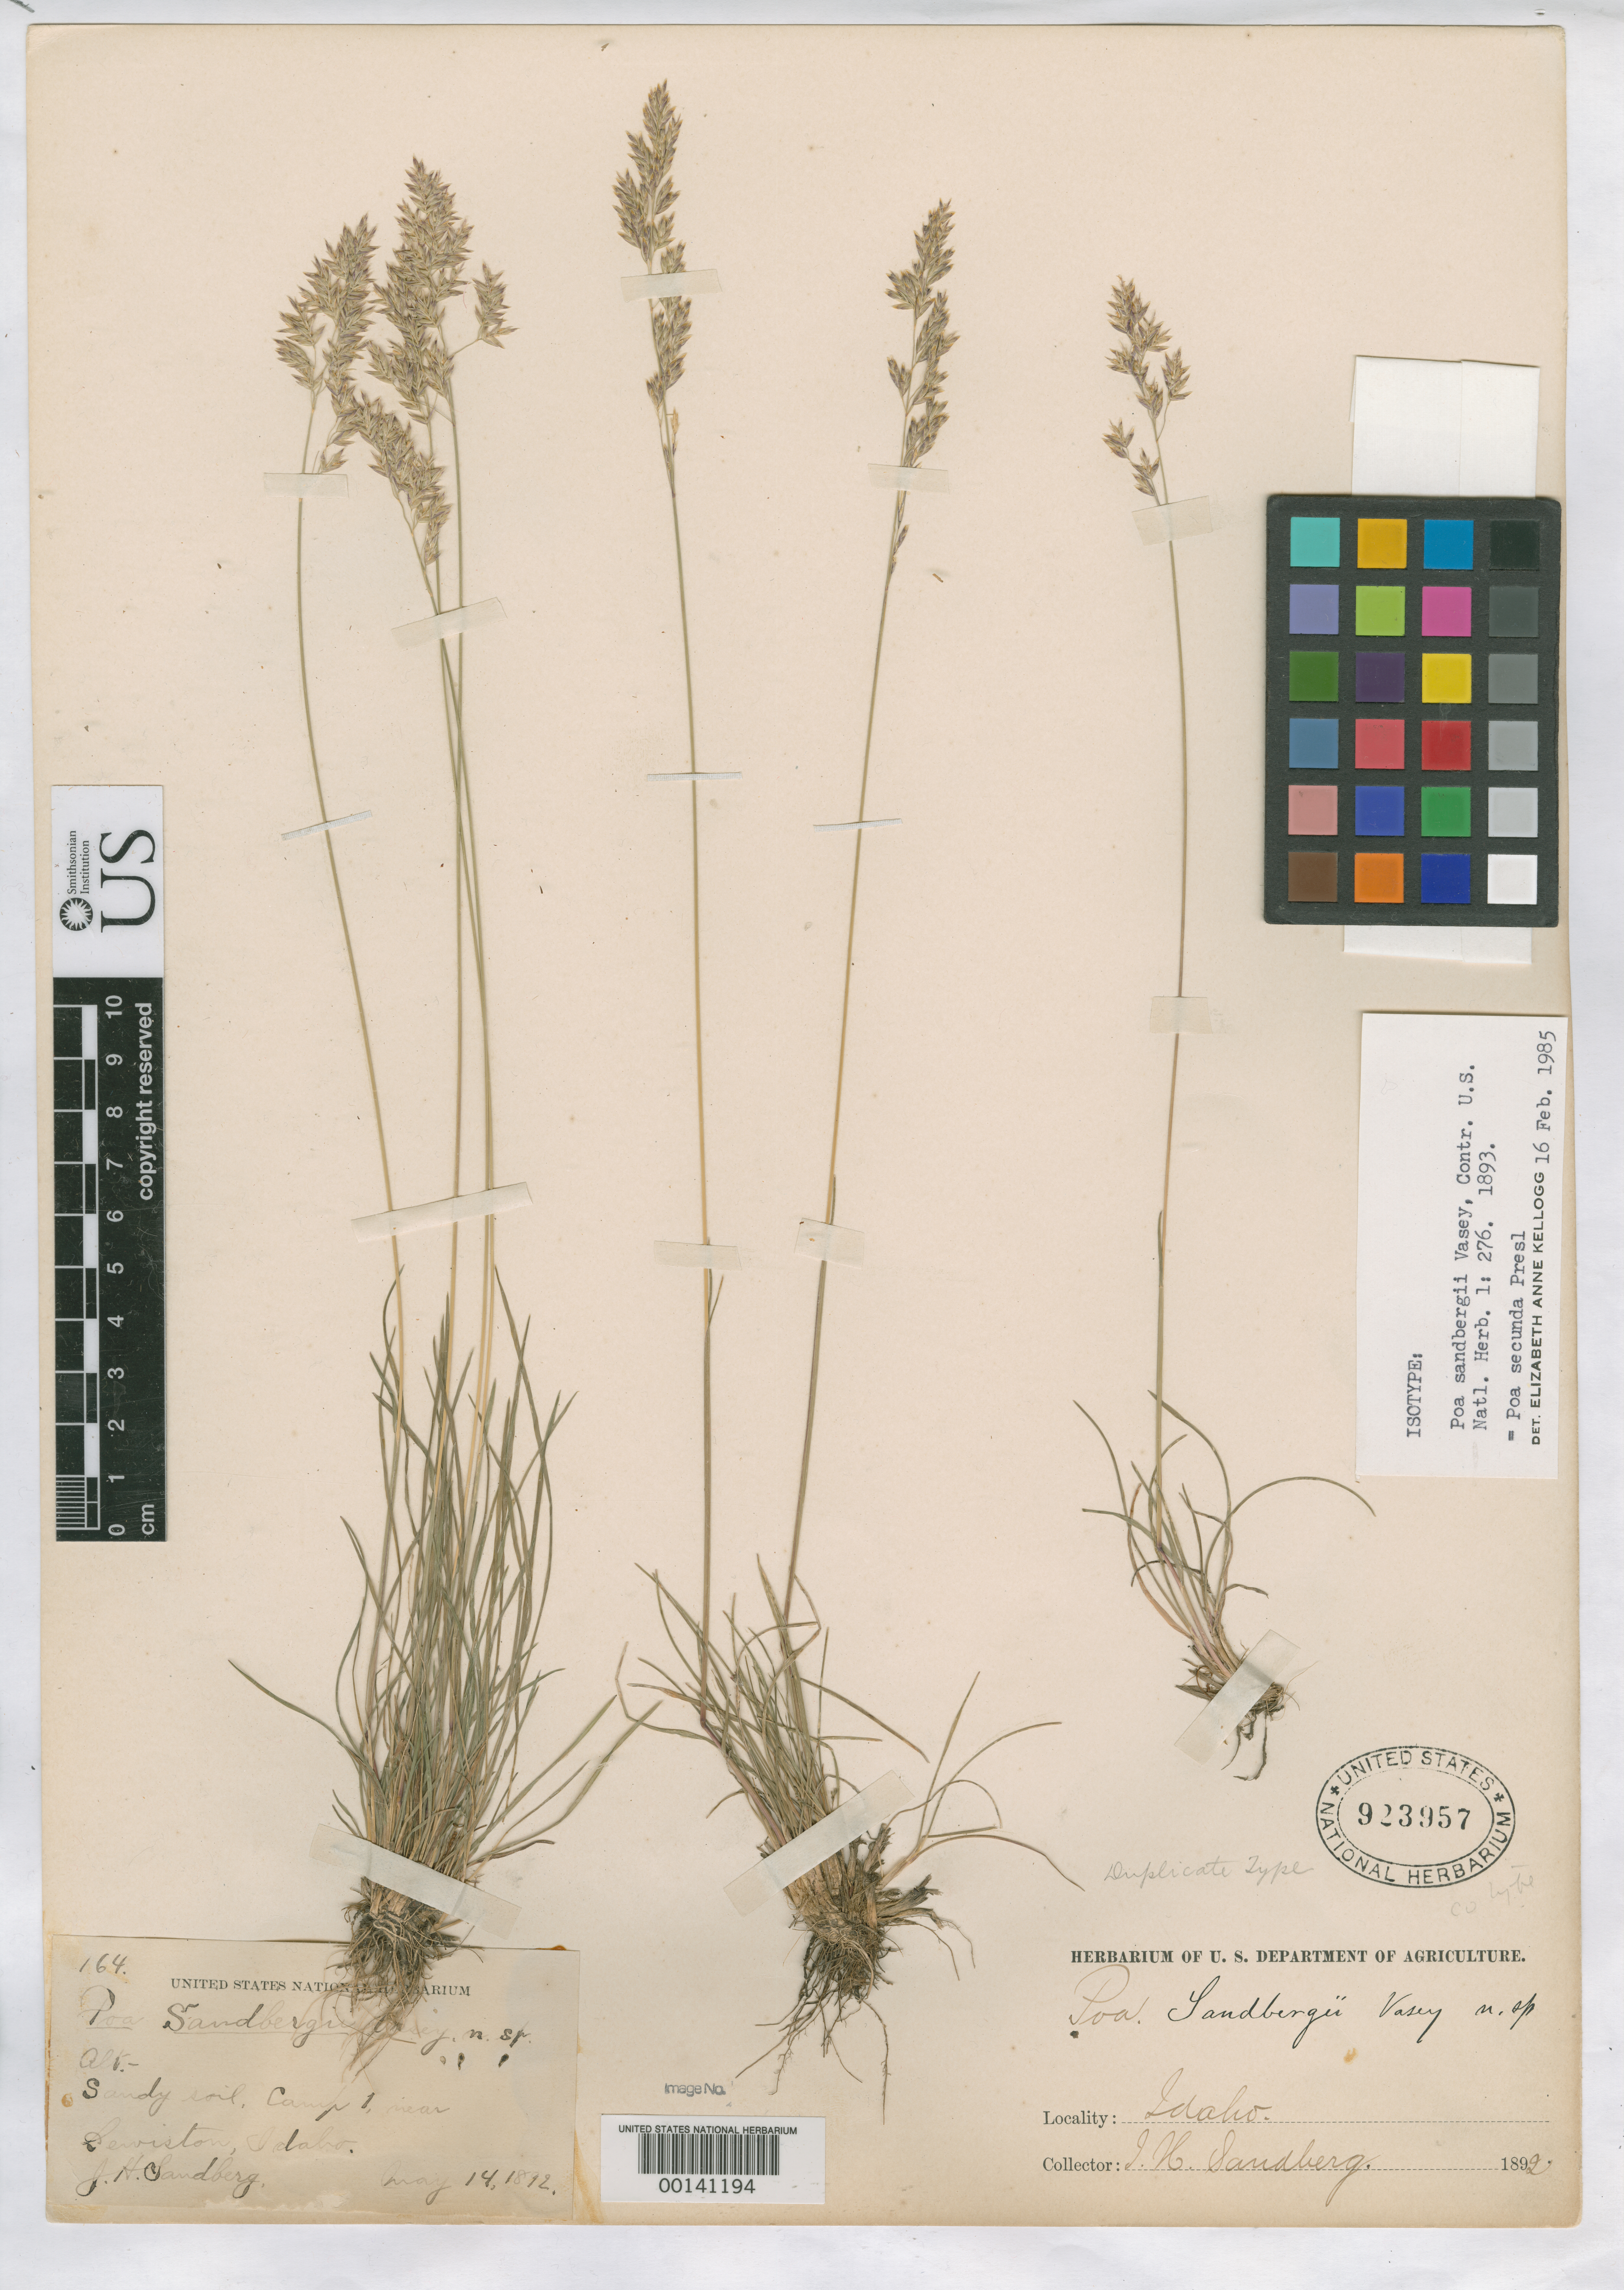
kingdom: Plantae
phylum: Tracheophyta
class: Liliopsida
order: Poales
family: Poaceae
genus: Poa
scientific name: Poa sandbergii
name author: Vasey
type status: Isotype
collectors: J. H. Sandberg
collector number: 164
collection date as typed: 14 May 1892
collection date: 1892-05-14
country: United States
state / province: Idaho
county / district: Nez Perce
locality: Camp 1, near Lewiston.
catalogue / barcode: US 923957